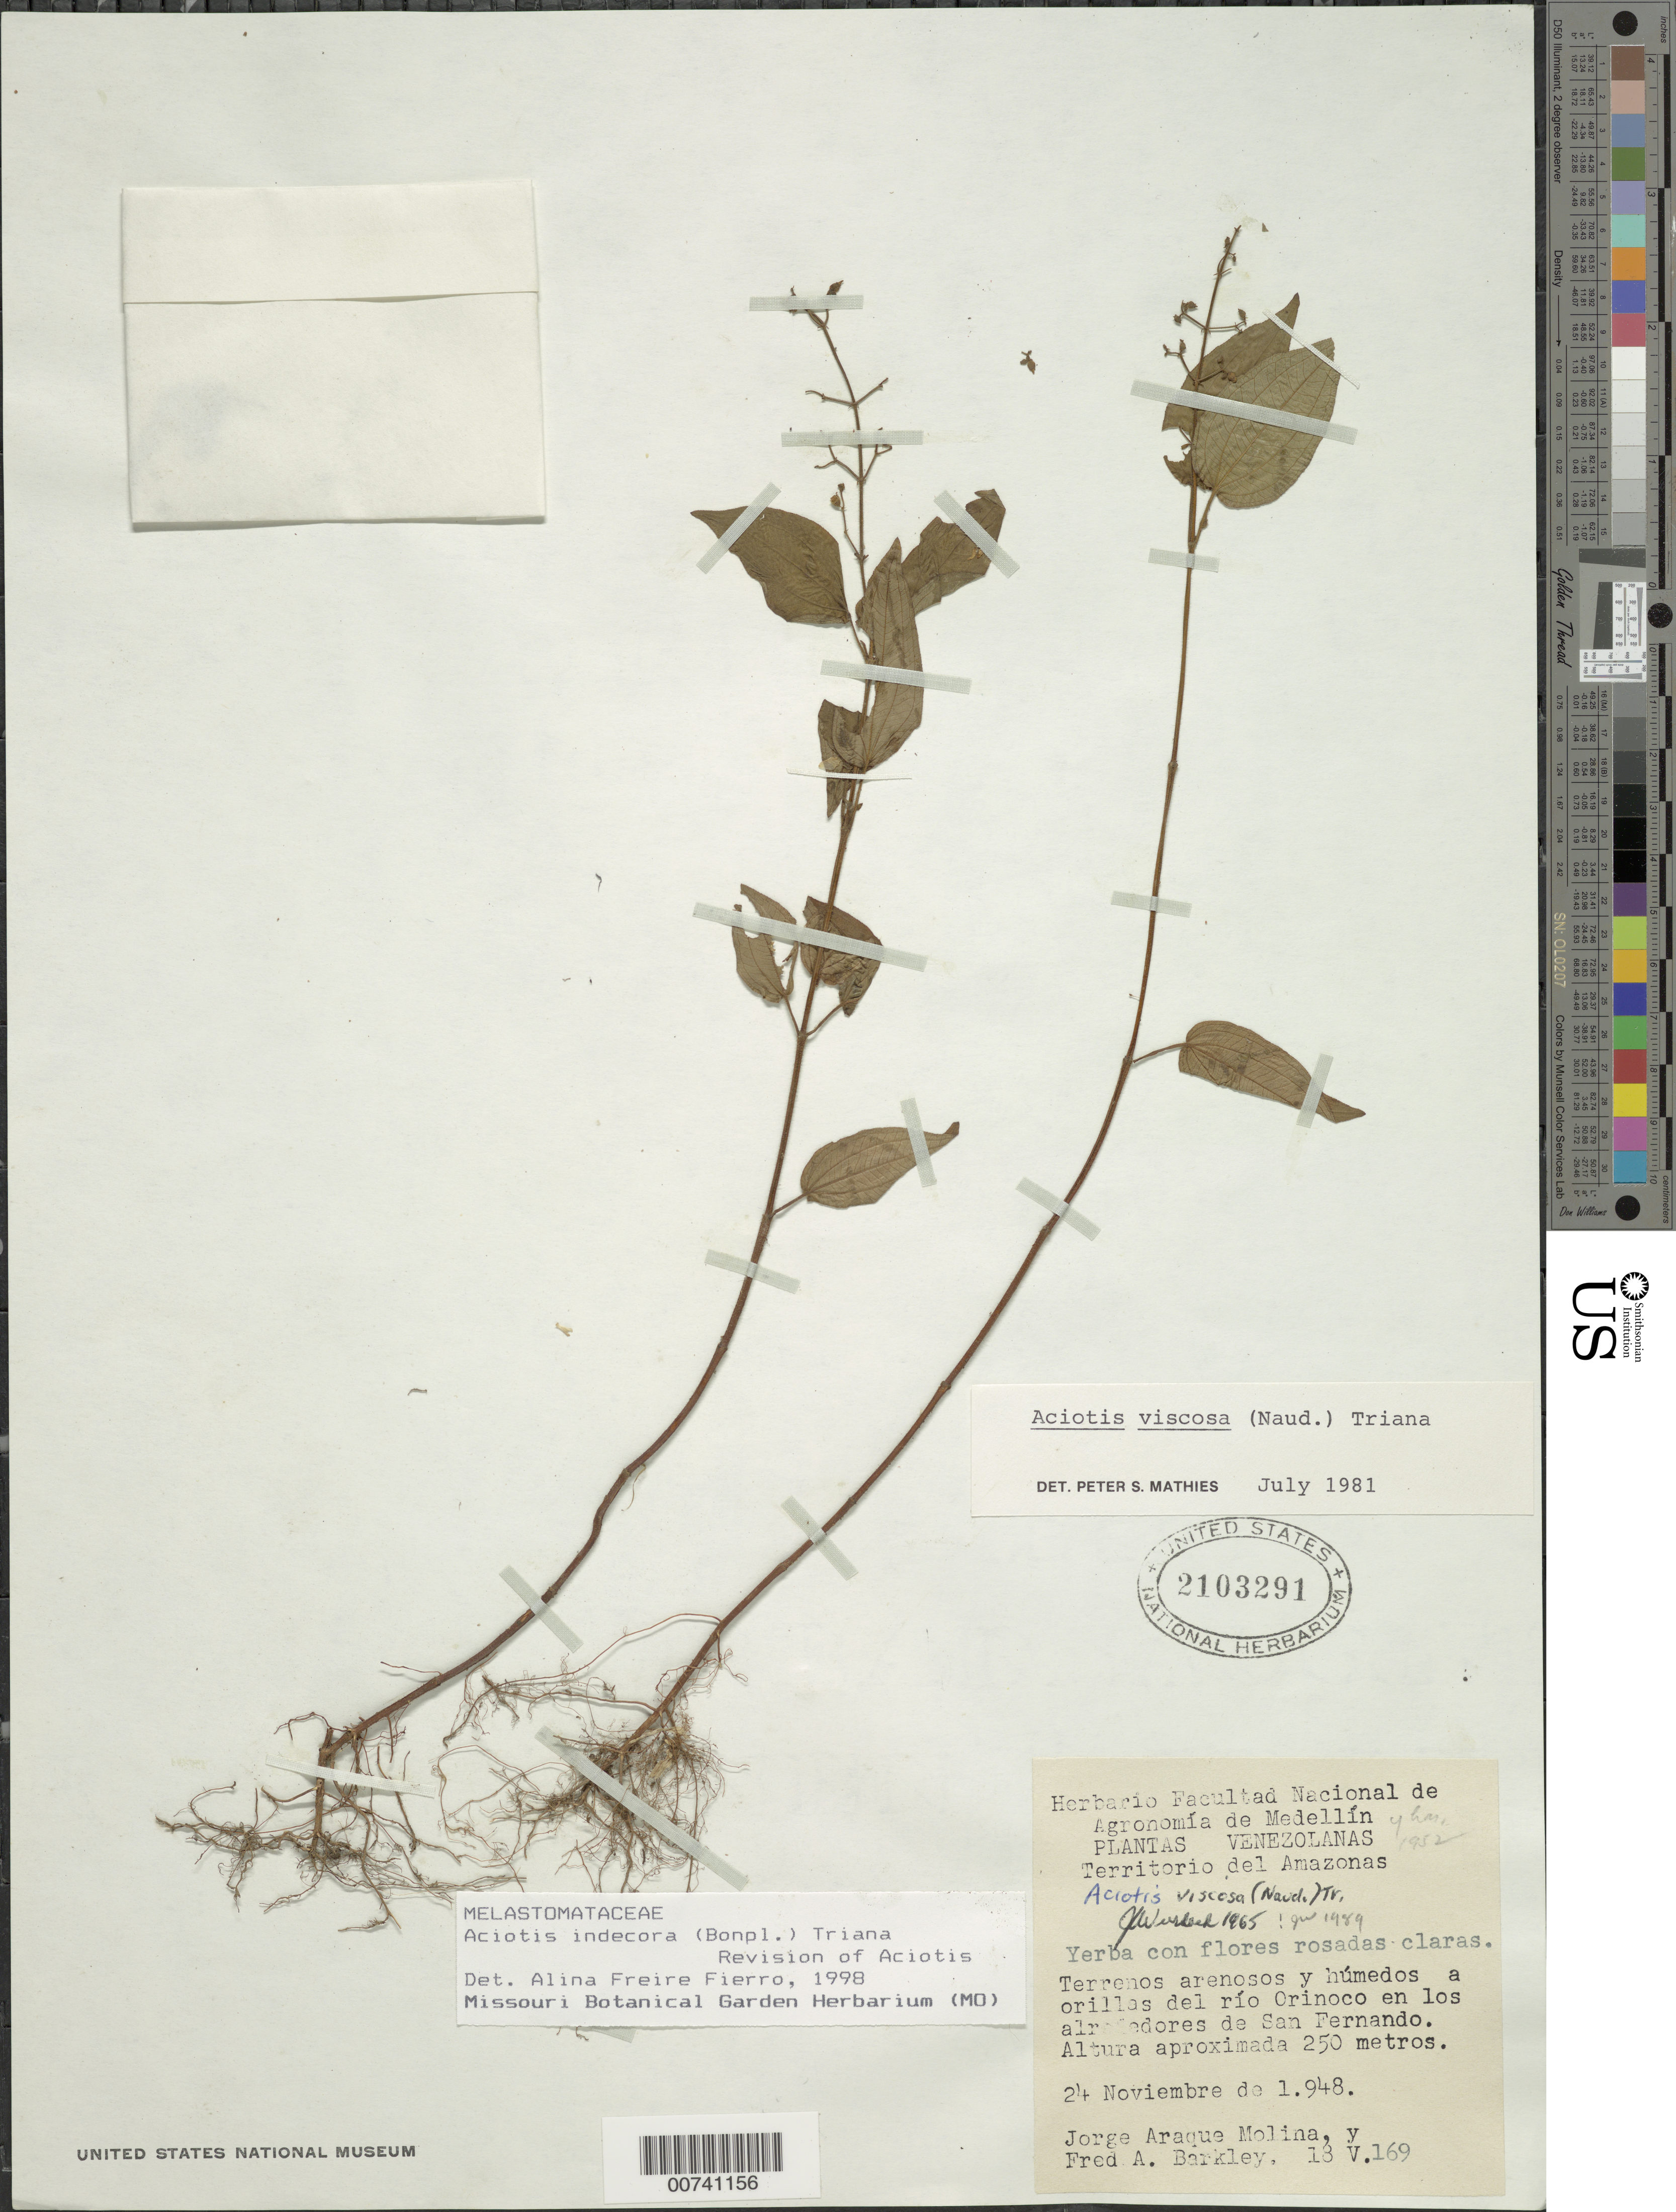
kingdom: Plantae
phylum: Tracheophyta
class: Magnoliopsida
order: Myrtales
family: Melastomataceae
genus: Aciotis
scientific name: Aciotis indecora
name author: (Bonpl.) Triana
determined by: Freire-Fierro, A.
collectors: J. A. Molina & F. A. Barkley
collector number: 18v 169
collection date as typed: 24-Nov-48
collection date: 1948-11-24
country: Venezuela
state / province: Amazonas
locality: Río Orinoco en los alrededores de San Fernando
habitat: Terrenos arenosos y humedos a orillas del río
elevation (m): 250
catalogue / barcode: US 2103291